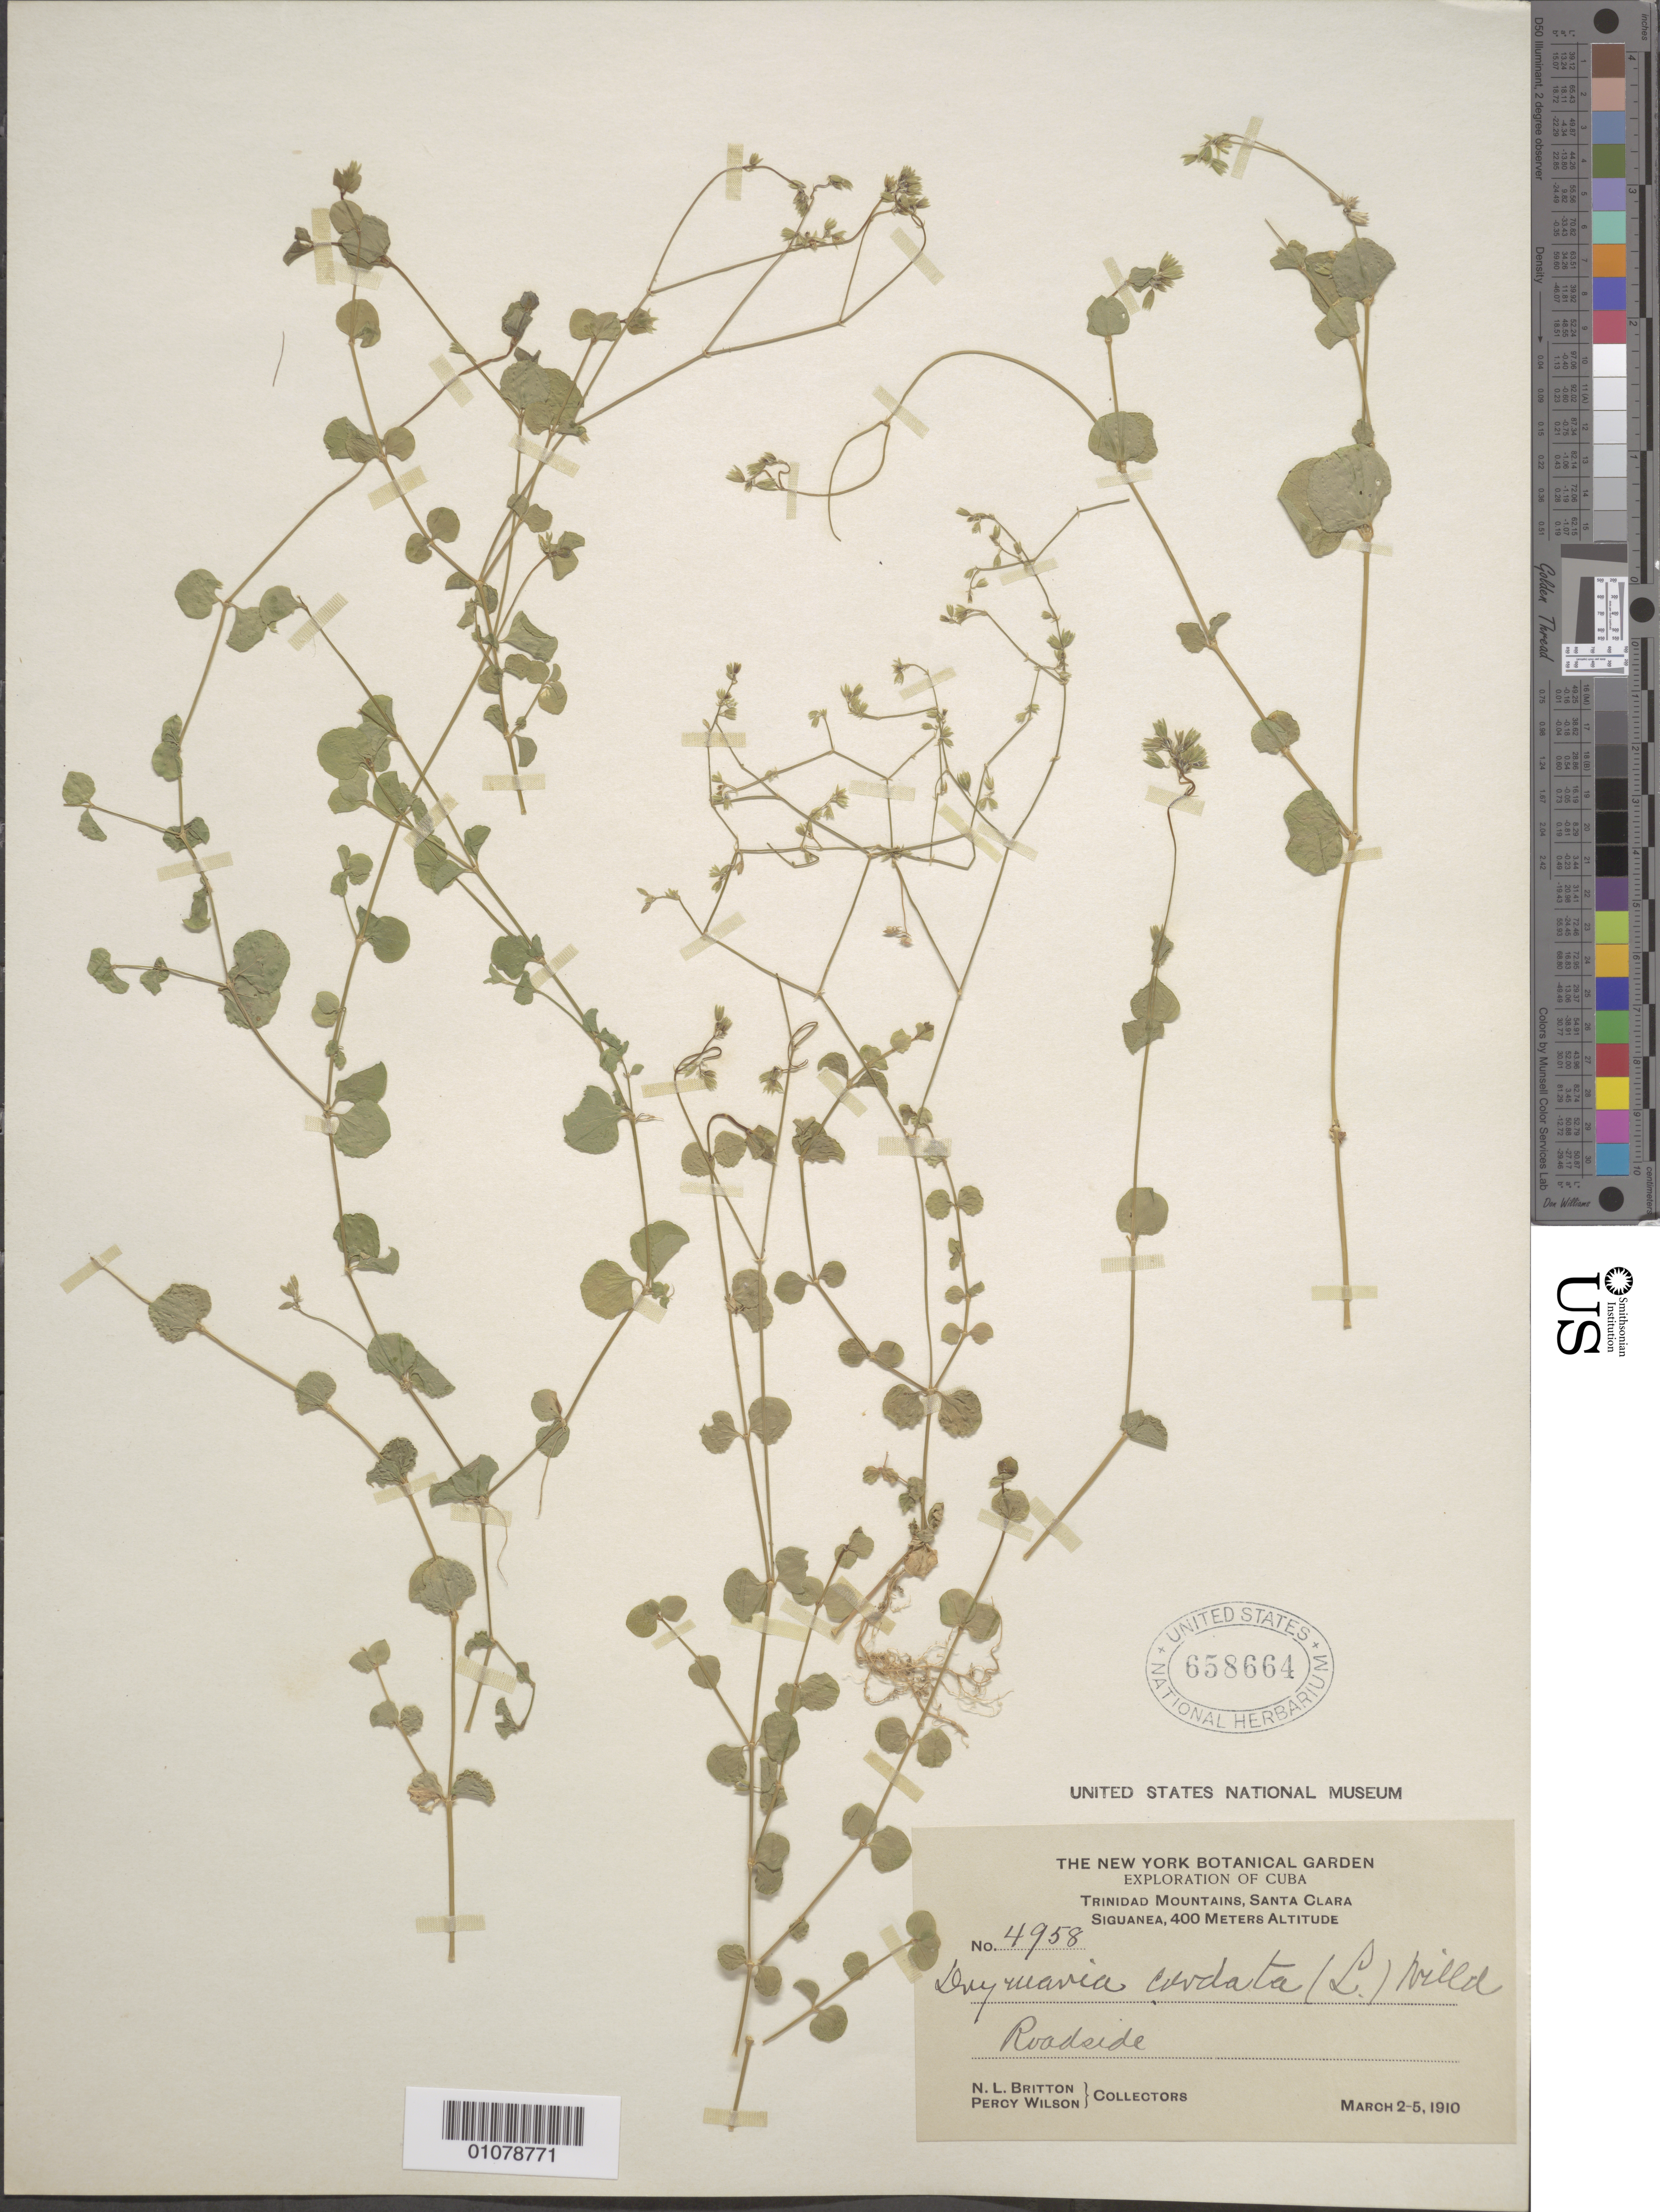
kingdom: Plantae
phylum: Tracheophyta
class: Magnoliopsida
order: Caryophyllales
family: Caryophyllaceae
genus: Drymaria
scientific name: Drymaria cordata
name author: (L.) Willd. ex Schult.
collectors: N. Britton & P. Wilson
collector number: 4958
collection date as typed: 02 Mar 1910 to 05 Mar 1910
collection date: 1910-03-02/1910-03-05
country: Cuba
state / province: Villa Clara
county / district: Santa Clara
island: Cuba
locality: Trinidad MOuntains, Santa Clara, Siguanea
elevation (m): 400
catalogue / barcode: US 658664